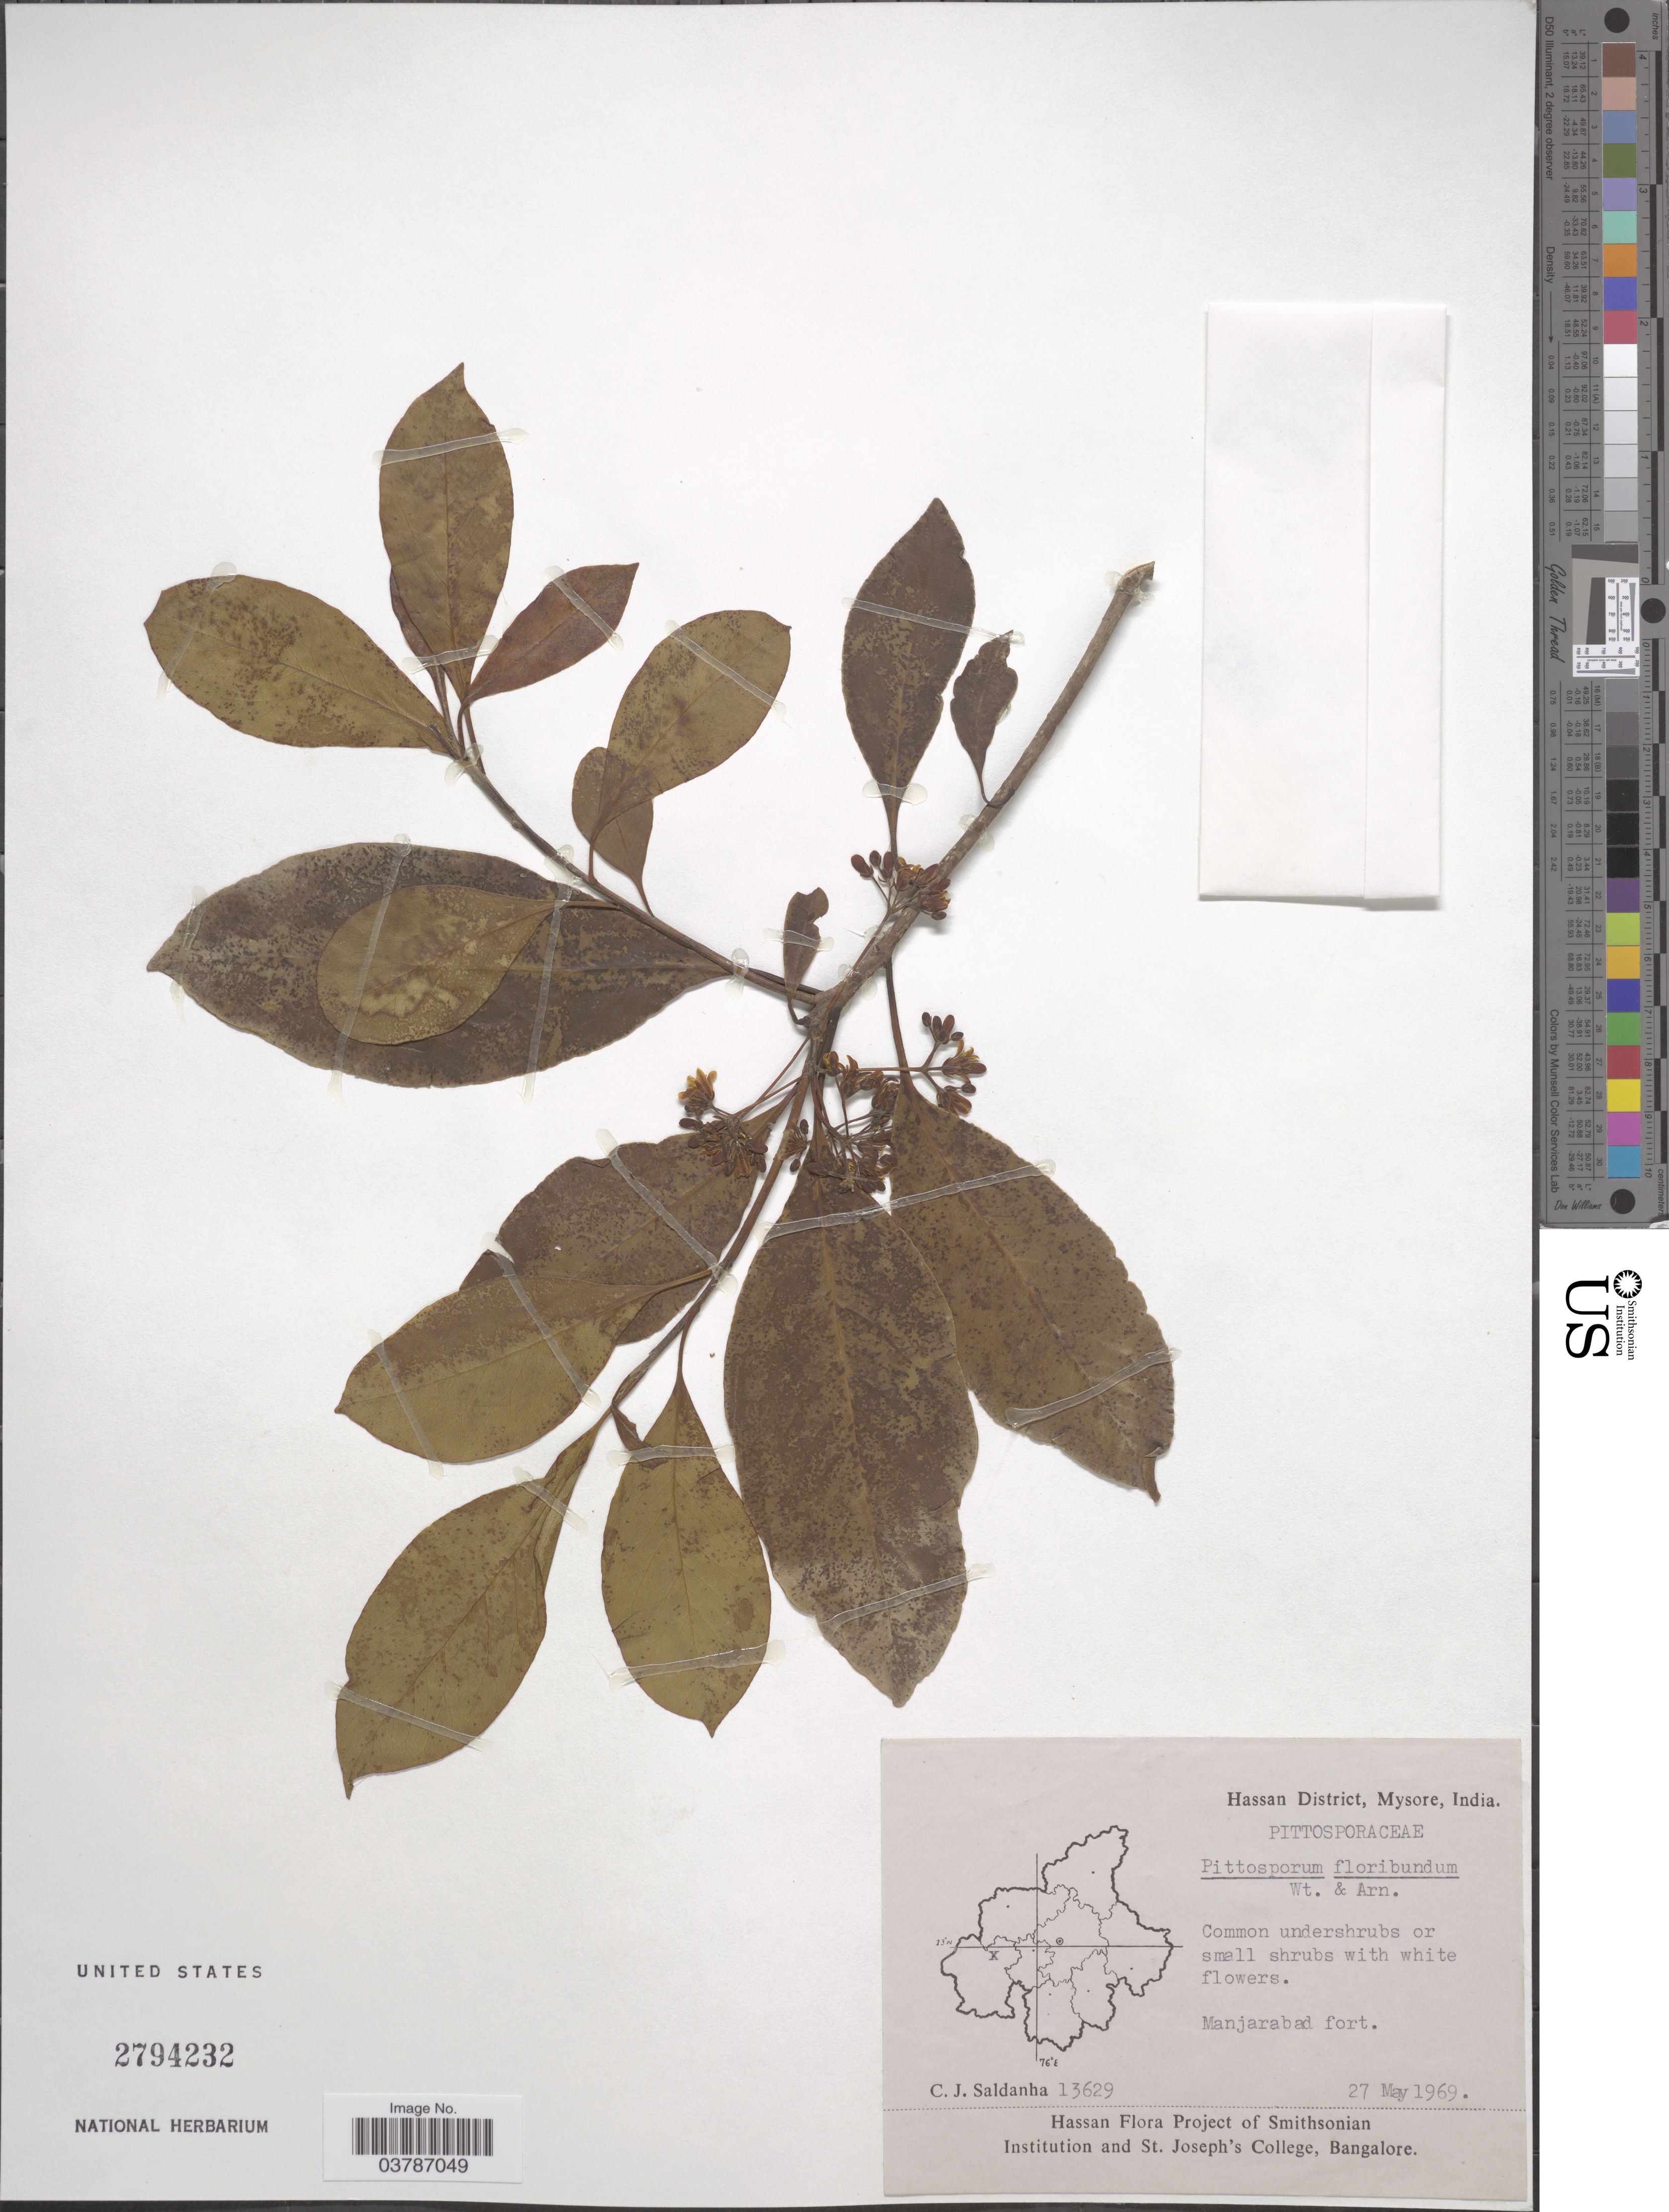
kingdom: Plantae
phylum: Tracheophyta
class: Magnoliopsida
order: Apiales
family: Pittosporaceae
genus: Pittosporum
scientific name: Pittosporum floribundum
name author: Wight & Arn.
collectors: C. J. Saldanha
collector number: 13629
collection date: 1969-05-27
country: India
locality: Hassan District, Mysore. Manjarabad fort.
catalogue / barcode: US 2794232